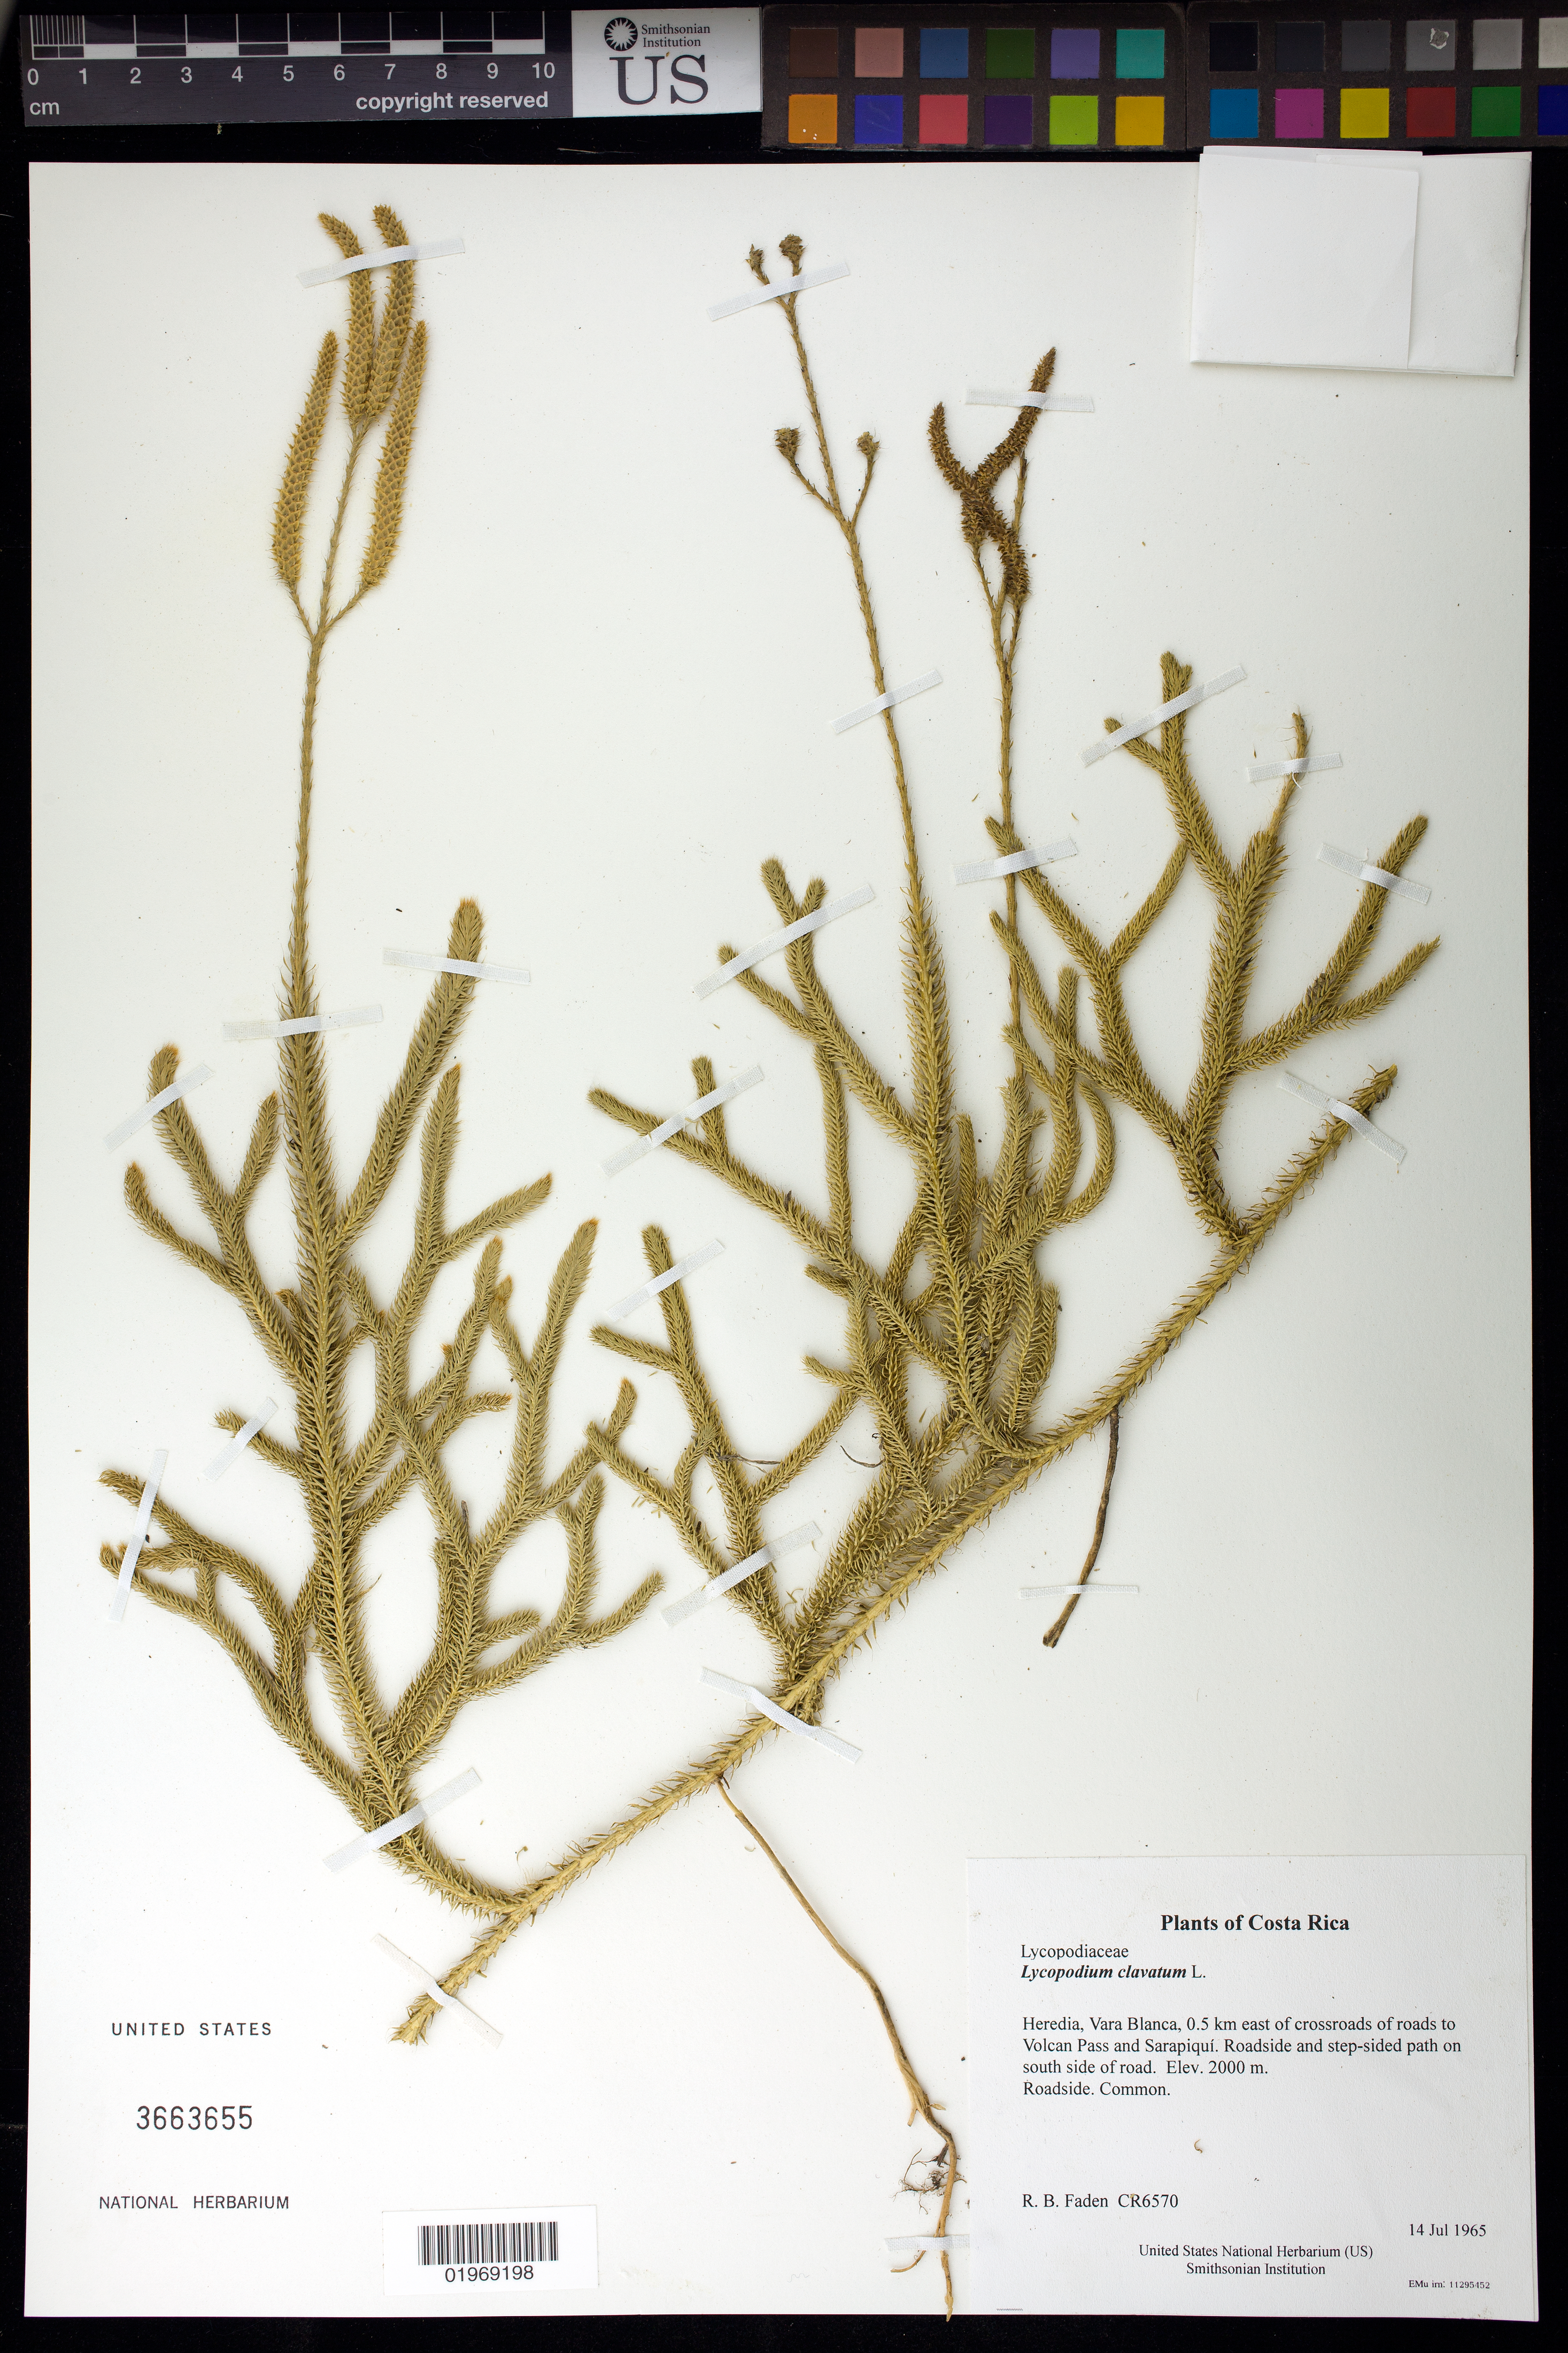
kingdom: Plantae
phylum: Tracheophyta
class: Lycopodiopsida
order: Lycopodiales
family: Lycopodiaceae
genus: Lycopodium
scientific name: Lycopodium clavatum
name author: L.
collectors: R. B. Faden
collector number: CR6570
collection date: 1965-07-14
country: Costa Rica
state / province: Heredia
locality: Vara Blanca, 0.5 km east of crossroads of roads to Volcan Pass and Sarapiquí. Roadside and step-sided path on south side of road.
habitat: Roadside. Common.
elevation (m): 2000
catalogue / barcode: US 3663655